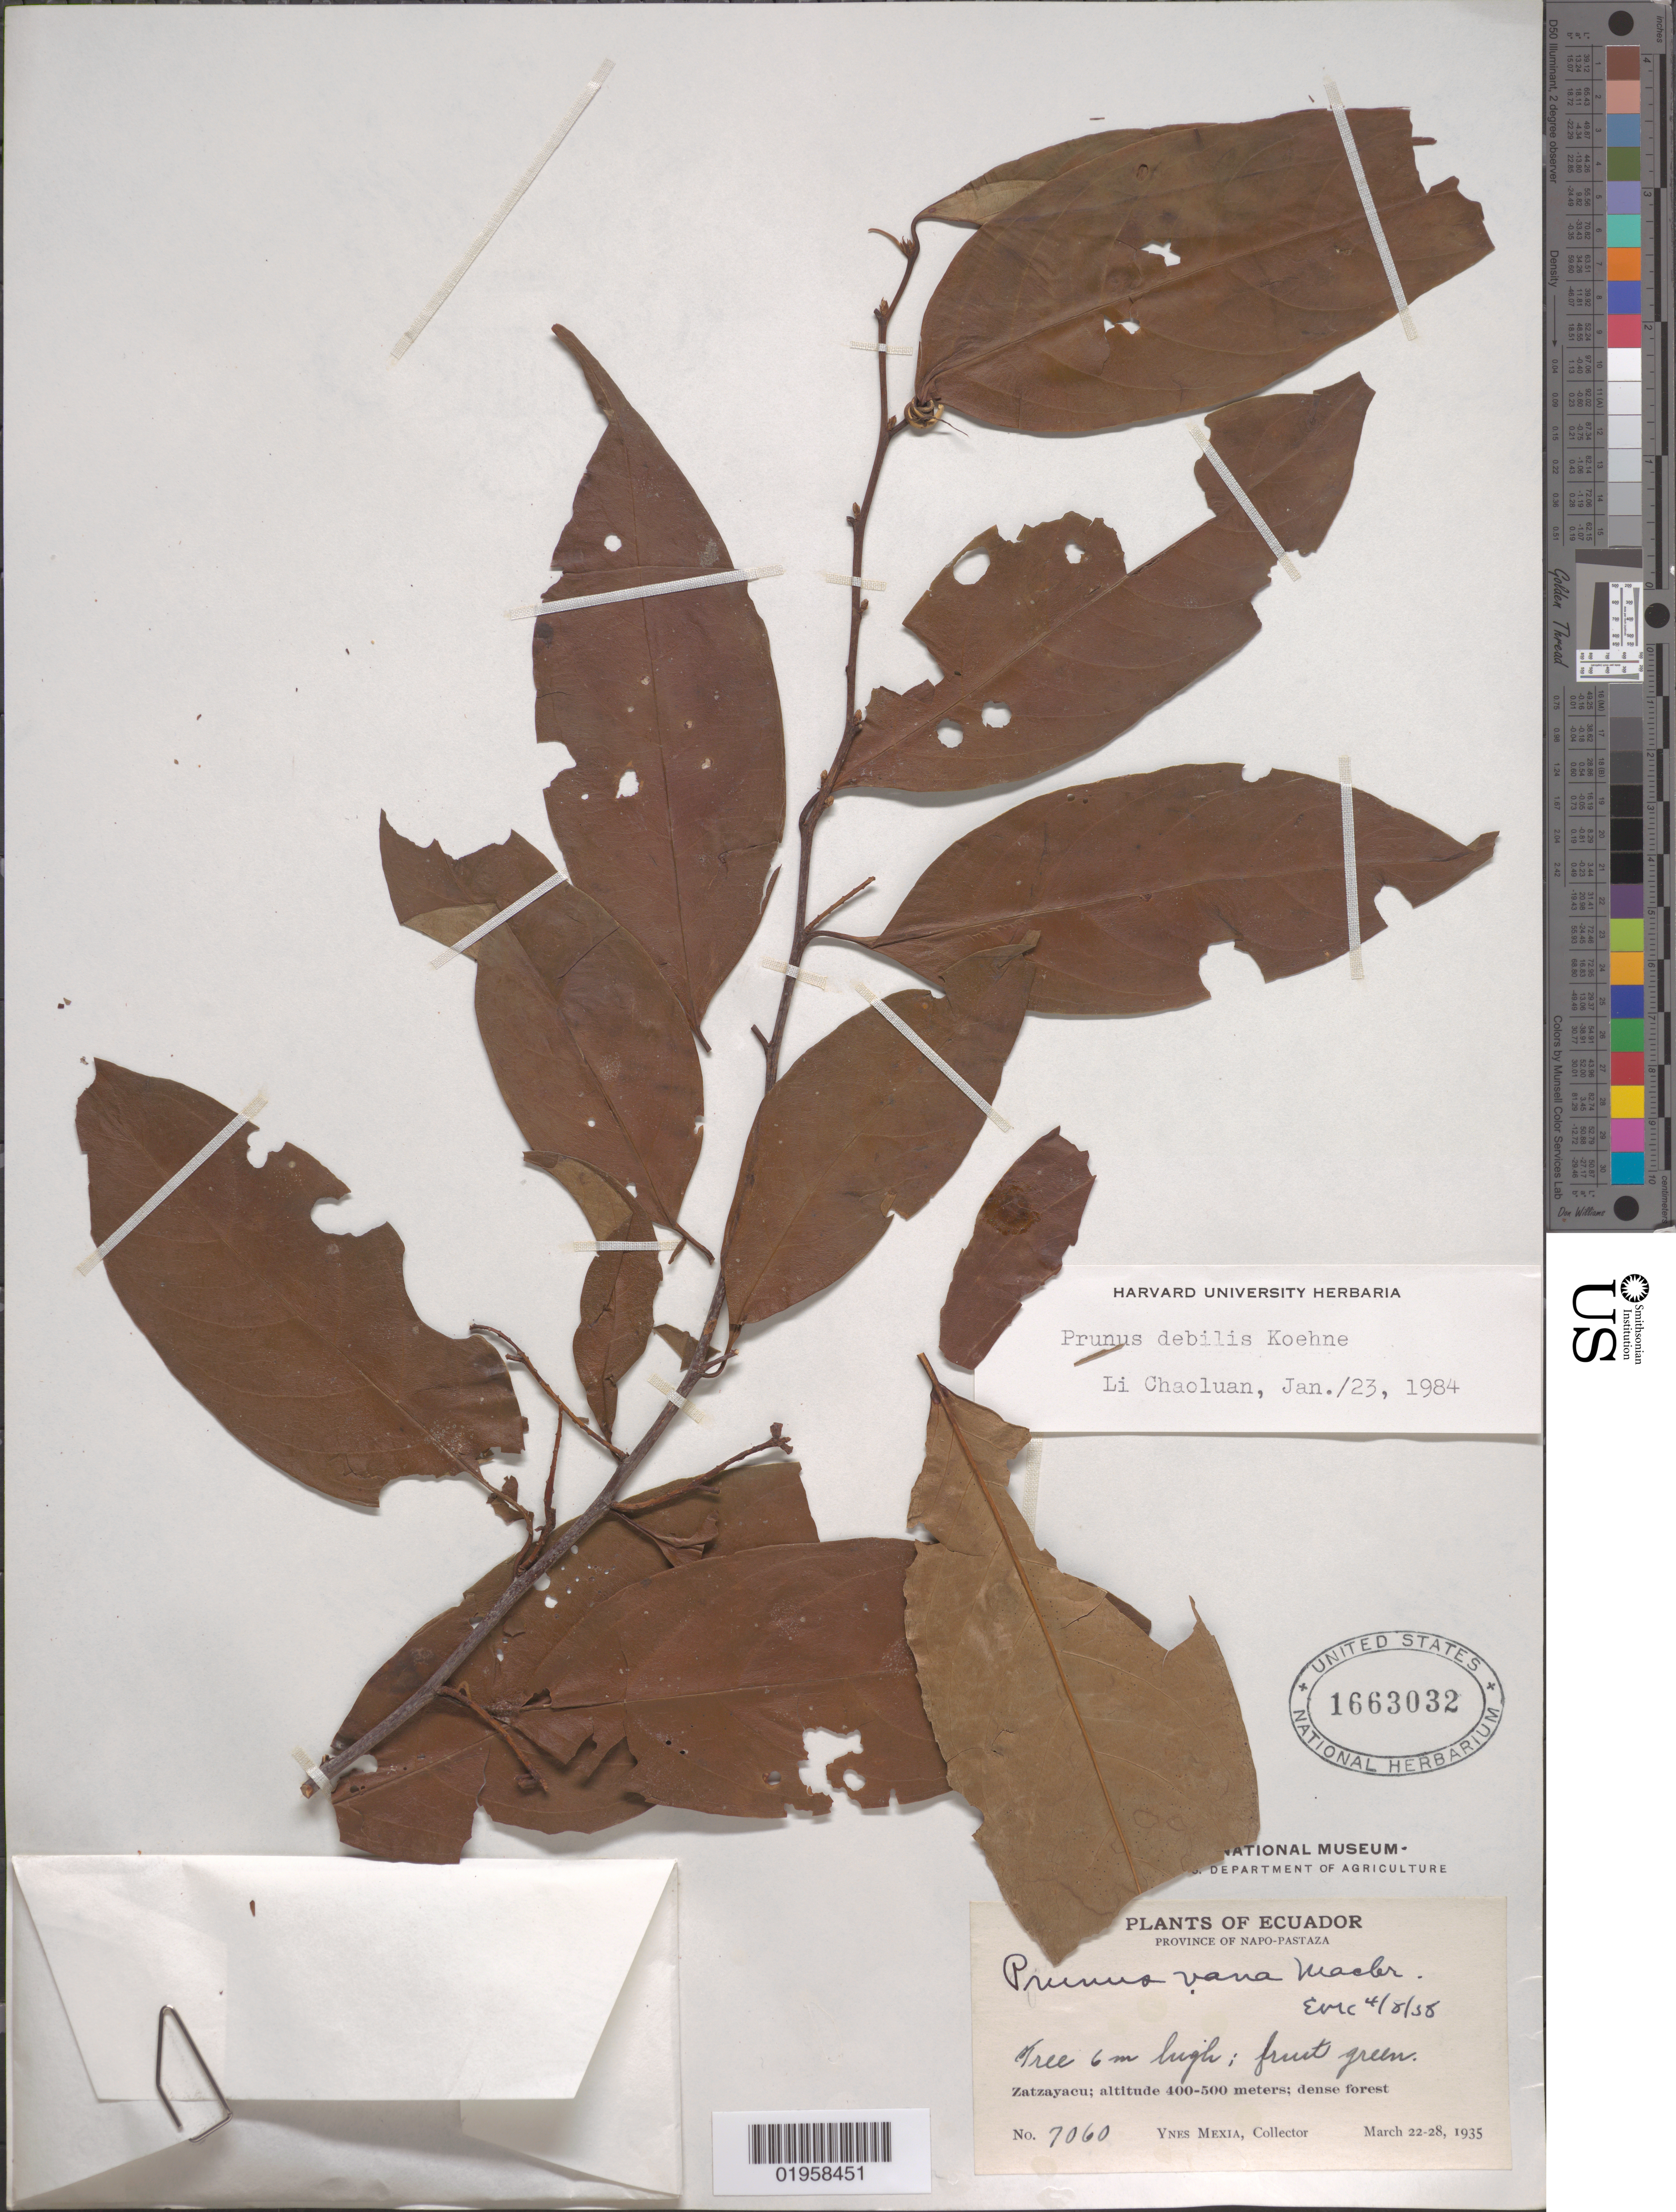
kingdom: Plantae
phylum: Tracheophyta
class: Magnoliopsida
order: Rosales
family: Rosaceae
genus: Prunus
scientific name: Prunus debilis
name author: Koehne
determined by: Li, C. L.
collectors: Y. Mexia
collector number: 7060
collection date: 1935-03-22/1935-03-28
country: Ecuador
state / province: Napo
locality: Zatzayacu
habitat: Dense forest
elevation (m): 400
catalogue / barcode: US 1663032